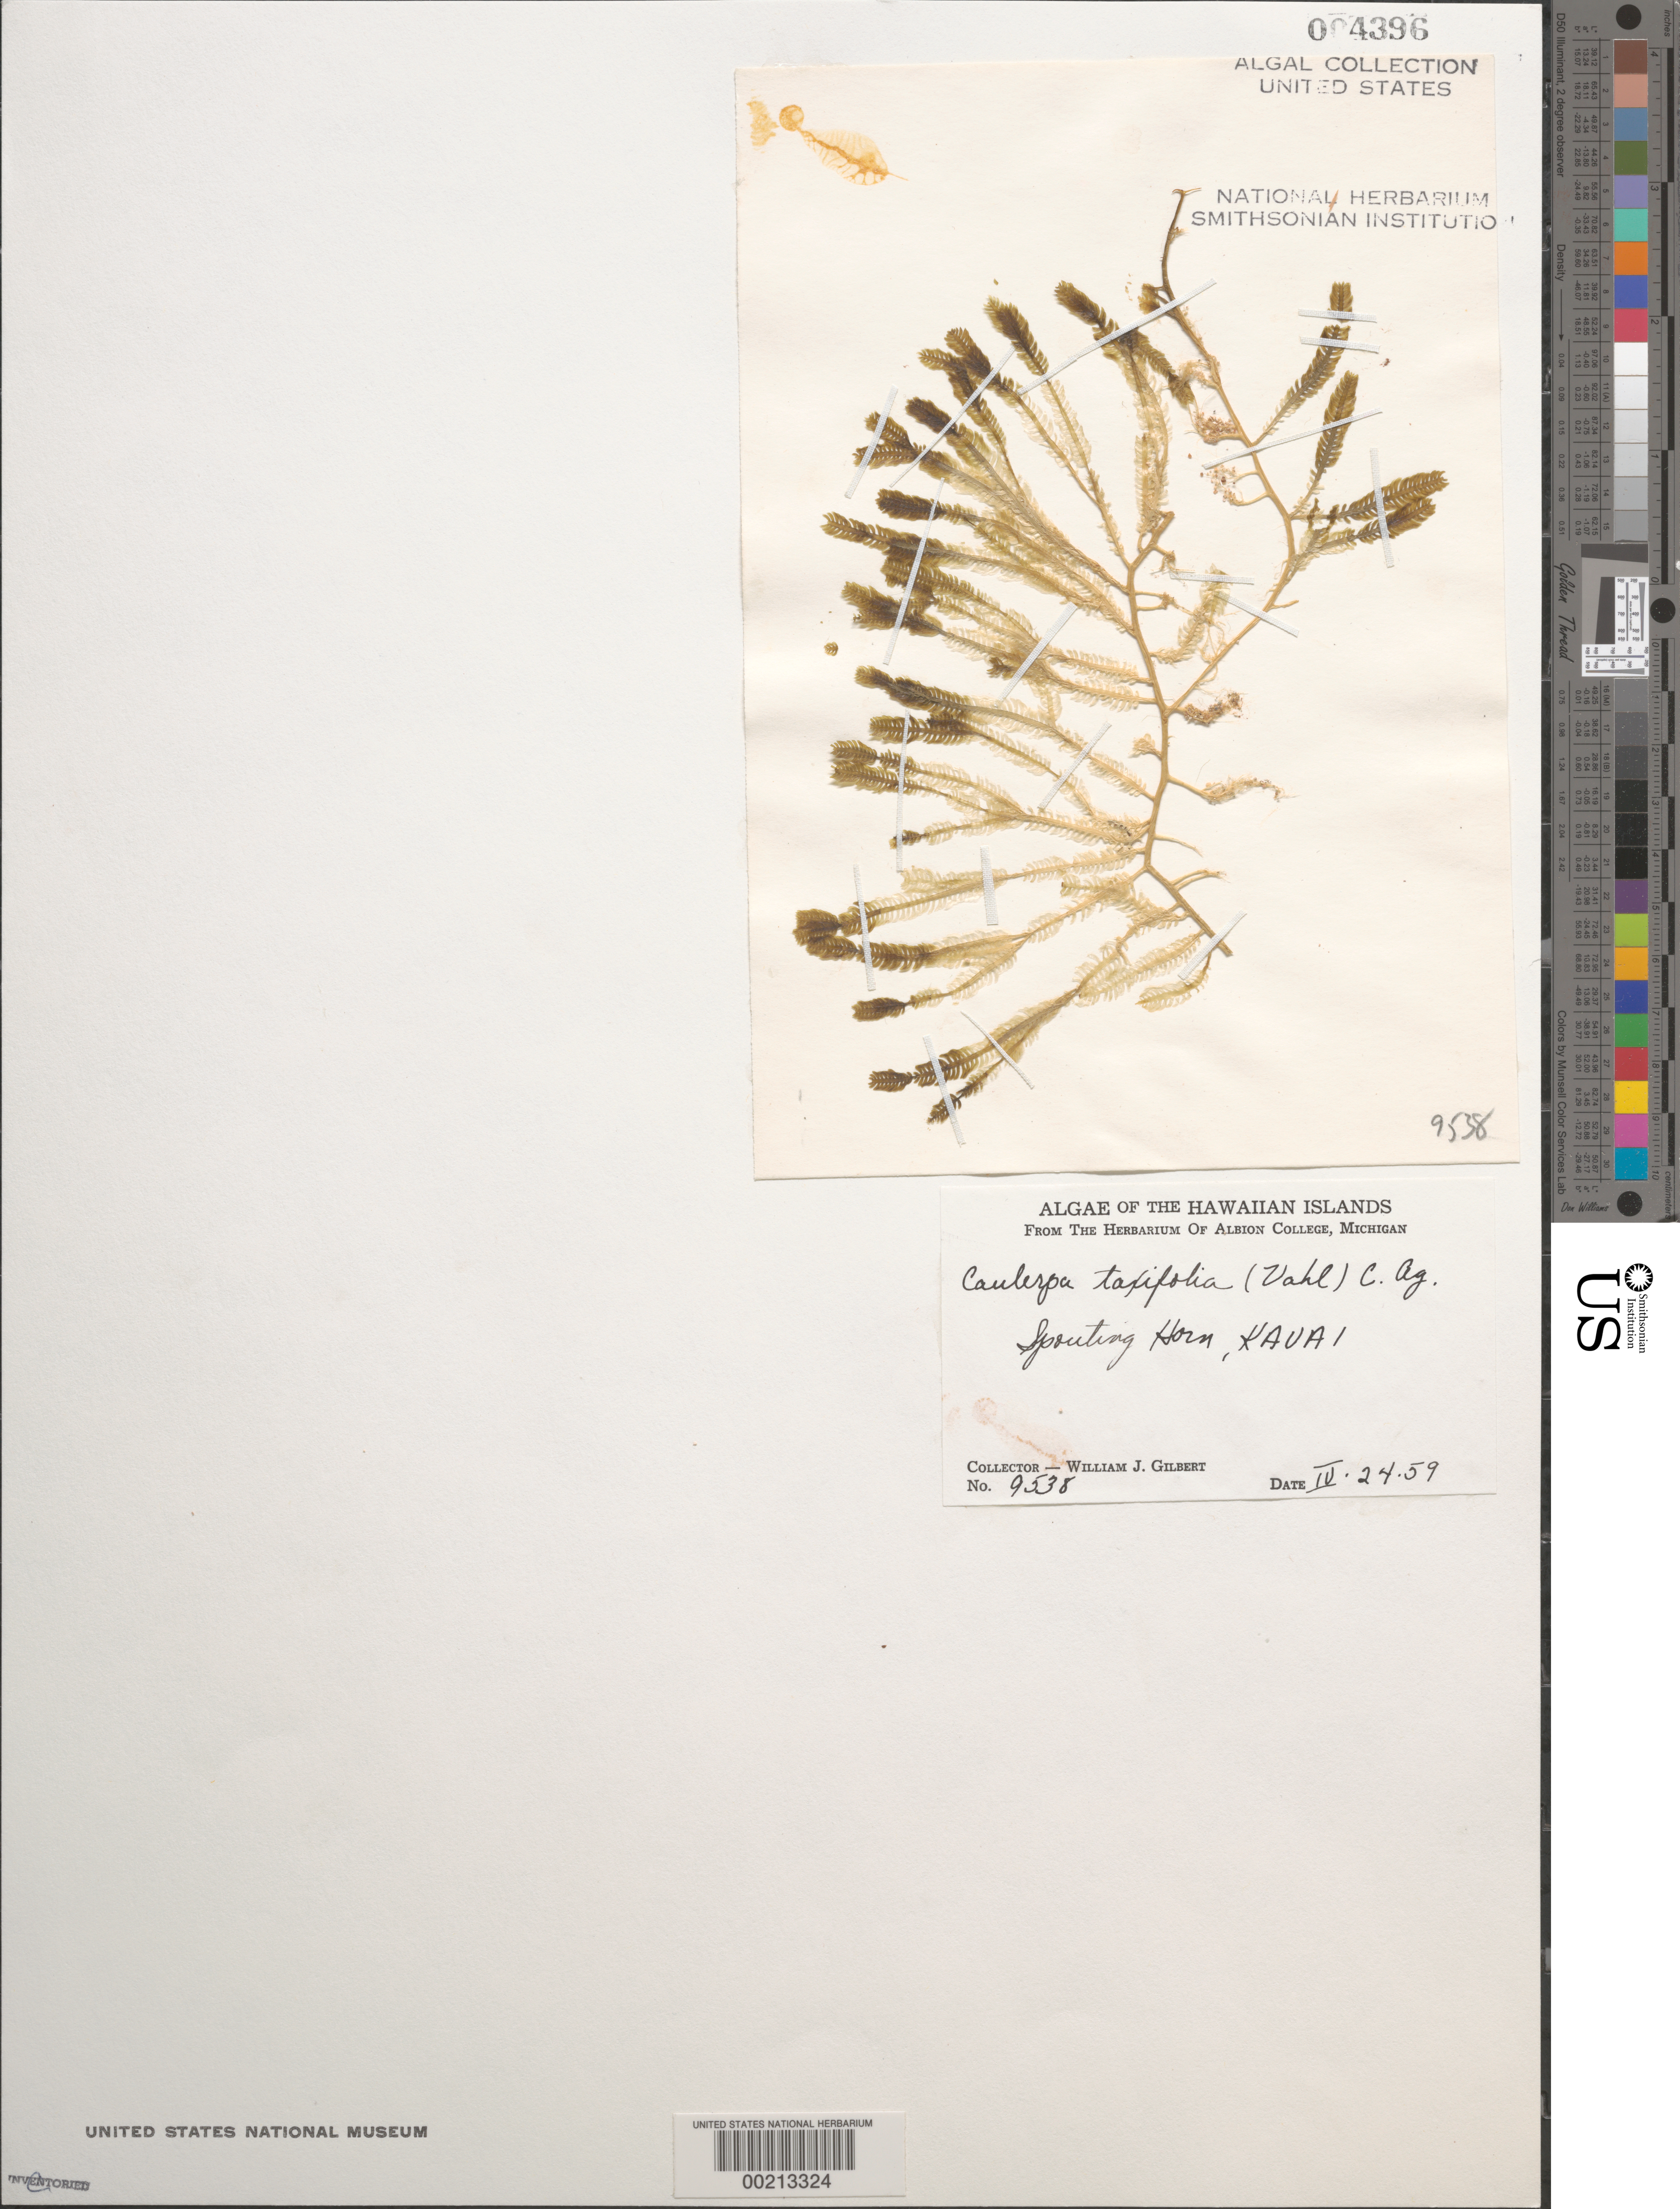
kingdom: Plantae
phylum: Chlorophyta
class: Ulvophyceae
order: Bryopsidales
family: Caulerpaceae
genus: Caulerpa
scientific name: Caulerpa taxifolia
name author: (M. Vahl) C. Agardh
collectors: W. J. Gilbert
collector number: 9538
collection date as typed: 24 Apr 1959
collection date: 1959-04-24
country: United States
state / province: Hawaii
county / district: Kauai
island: Kaua'i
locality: Spouting Horn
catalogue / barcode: US 4396